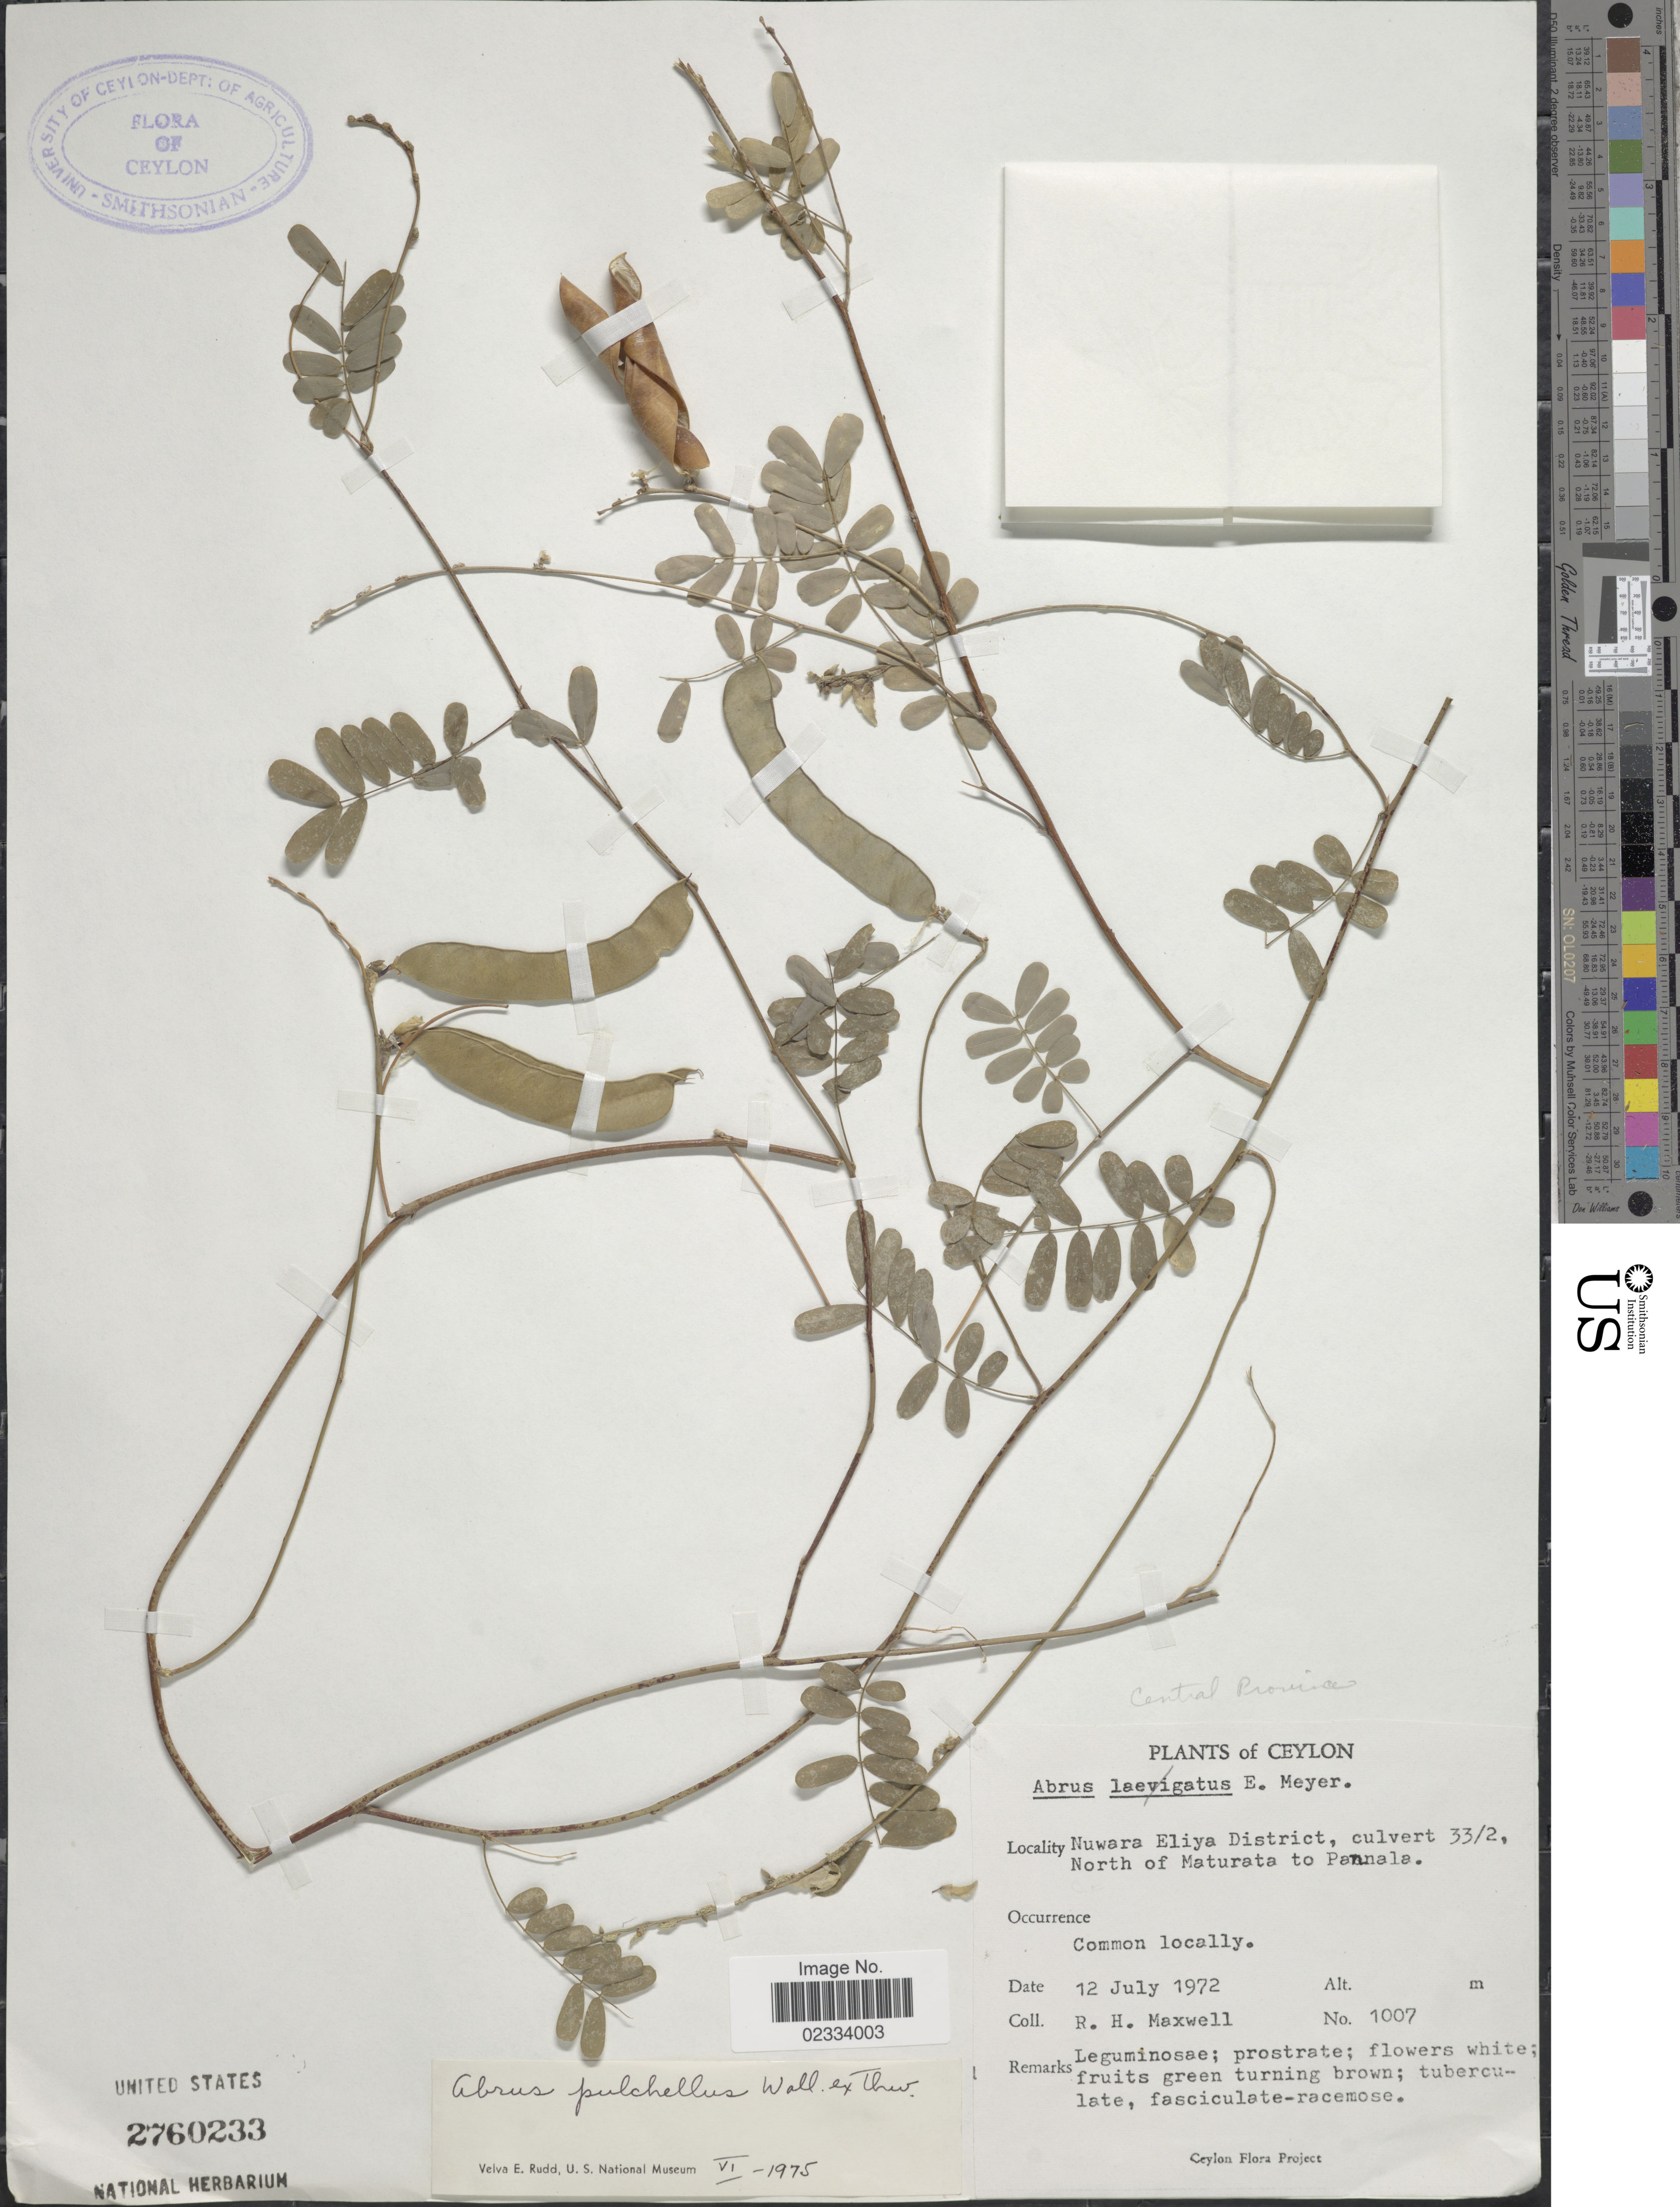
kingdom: Plantae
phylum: Tracheophyta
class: Magnoliopsida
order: Fabales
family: Fabaceae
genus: Abrus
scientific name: Abrus pulchellus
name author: Wall.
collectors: R. Maxwell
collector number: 1007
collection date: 1972-07-12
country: Sri Lanka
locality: Ceylon, Nuwara Eliya District, culvert 33/2, North of Maturata to Pannala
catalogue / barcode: US 2760233